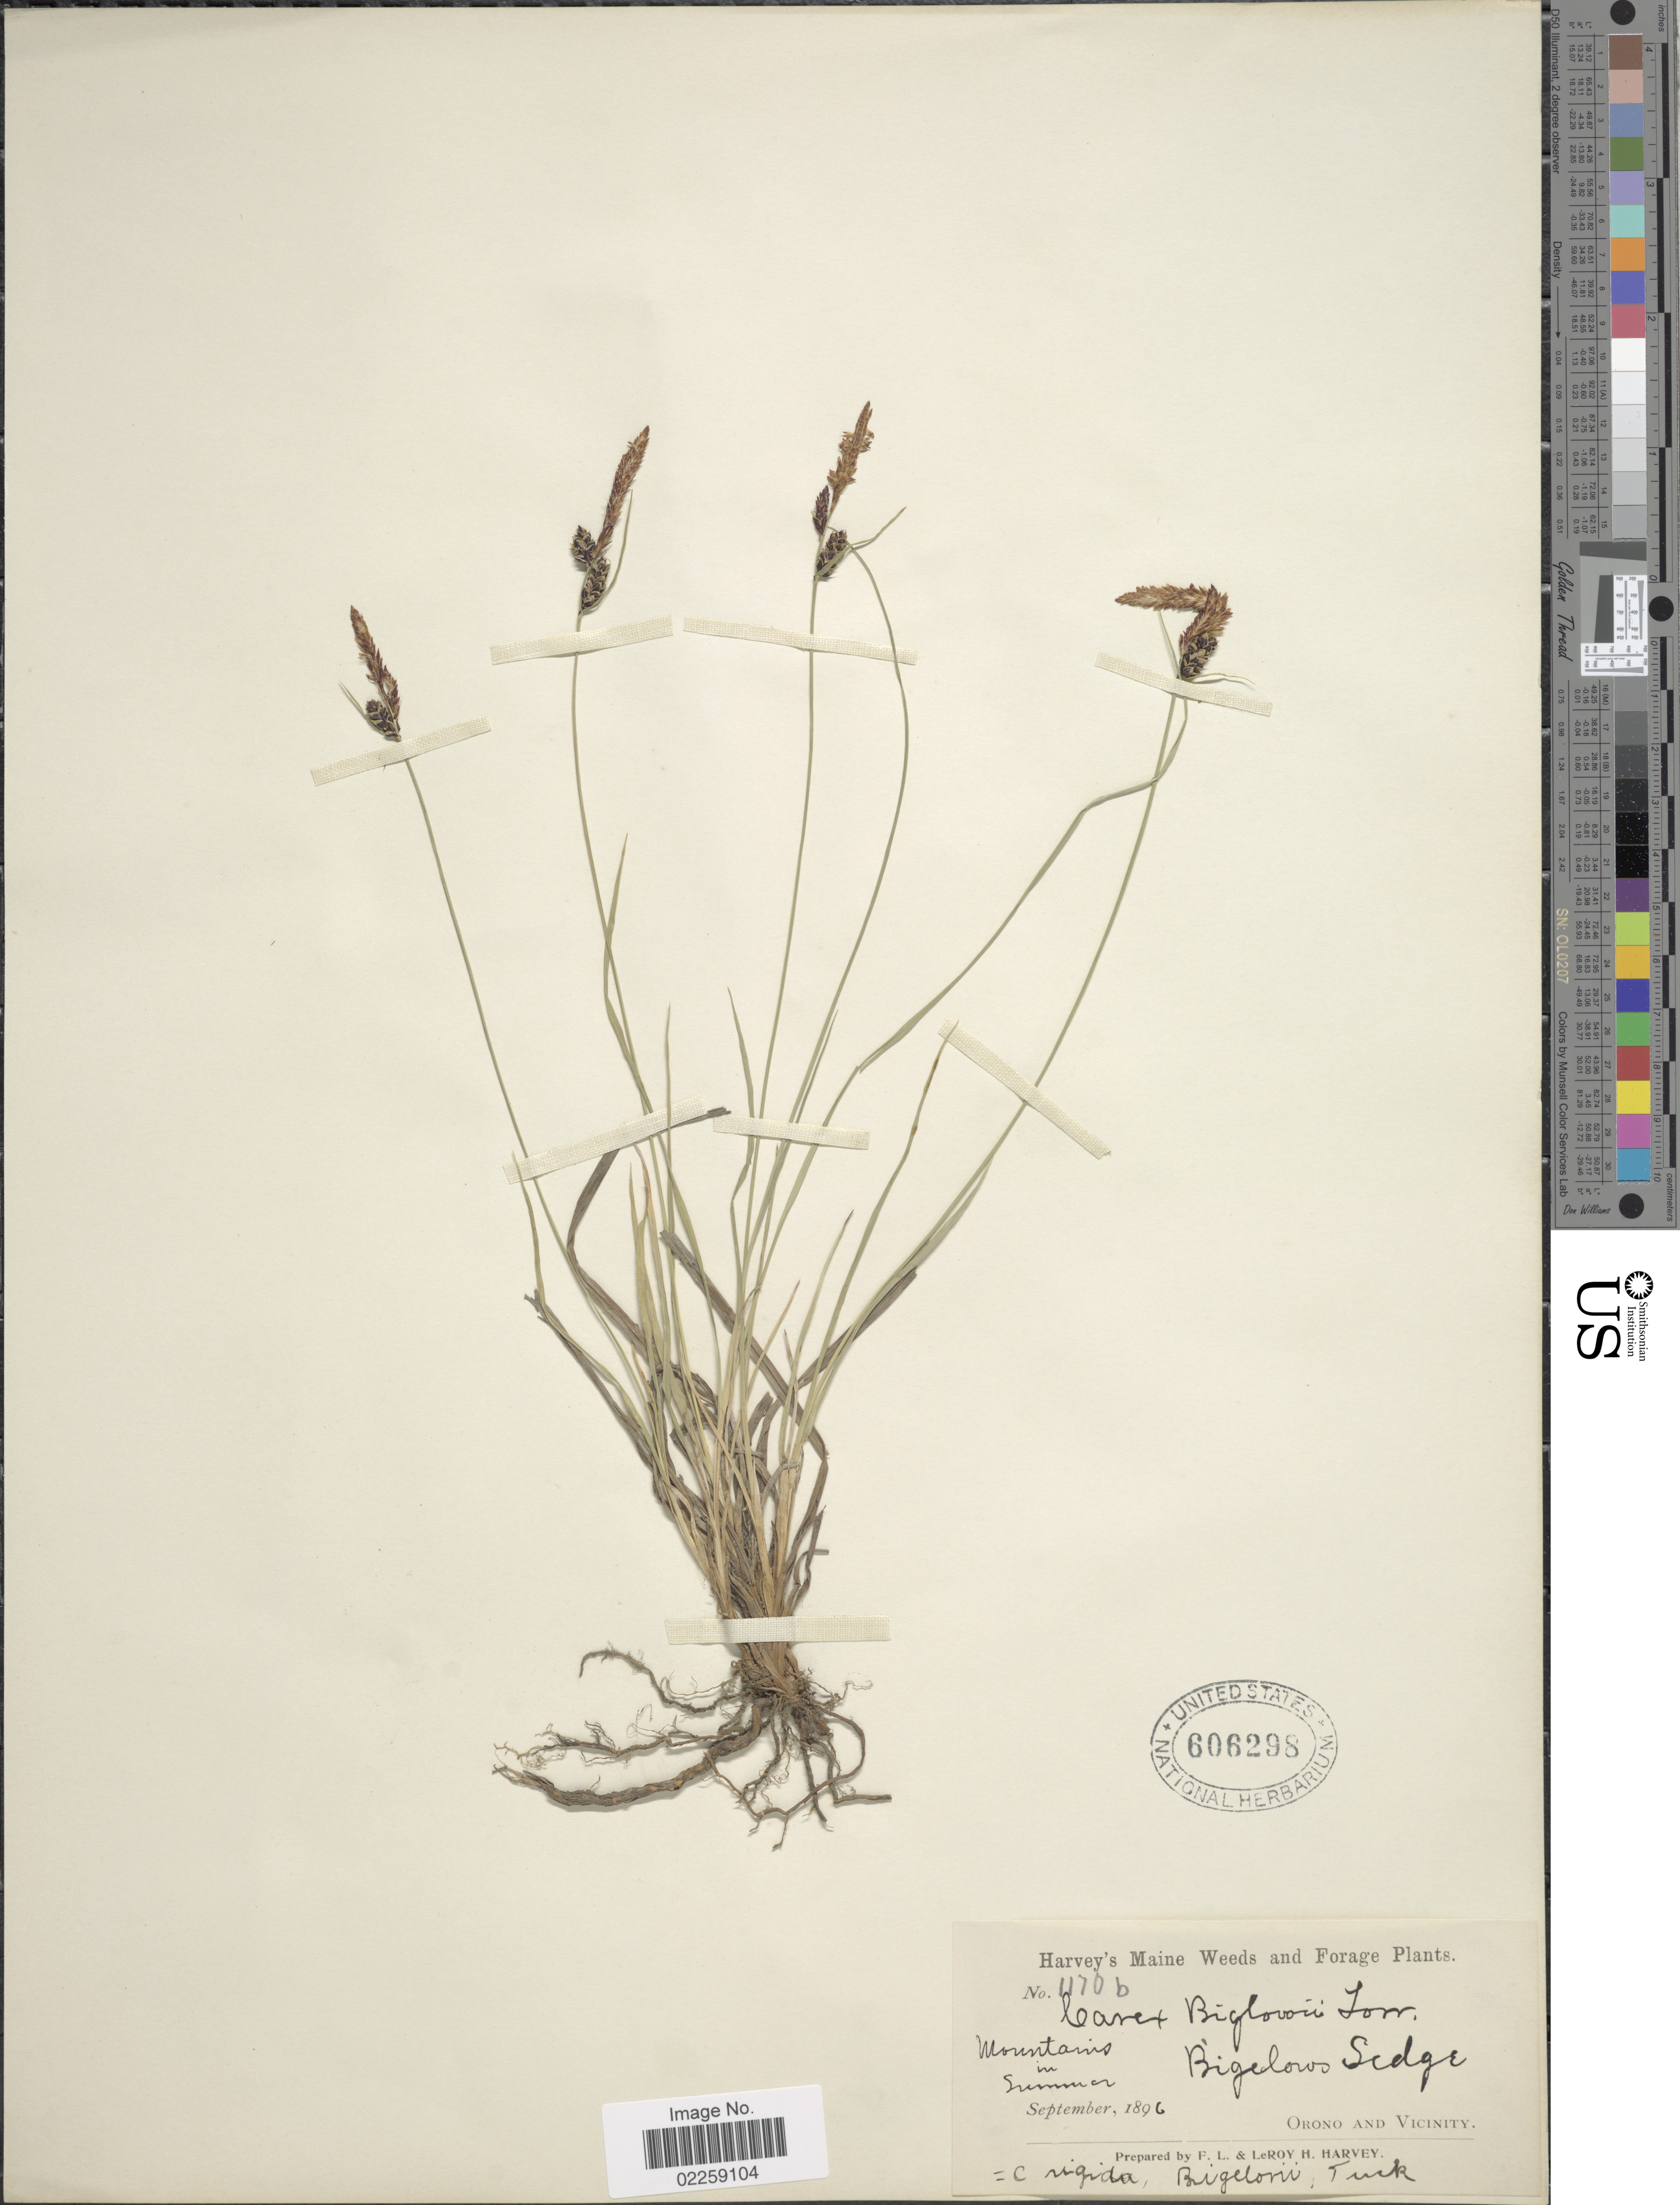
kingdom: Plantae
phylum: Tracheophyta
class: Liliopsida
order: Poales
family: Cyperaceae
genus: Carex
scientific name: Carex bigelowii subsp. bigelowii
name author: Torr. ex Schwein.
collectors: F. L. Harvey & L. H. Harvey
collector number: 1170B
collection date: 1896-09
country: United States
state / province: Maine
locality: Maine and Forage. Mountains in Summer. Orono and vicinity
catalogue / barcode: US 606298